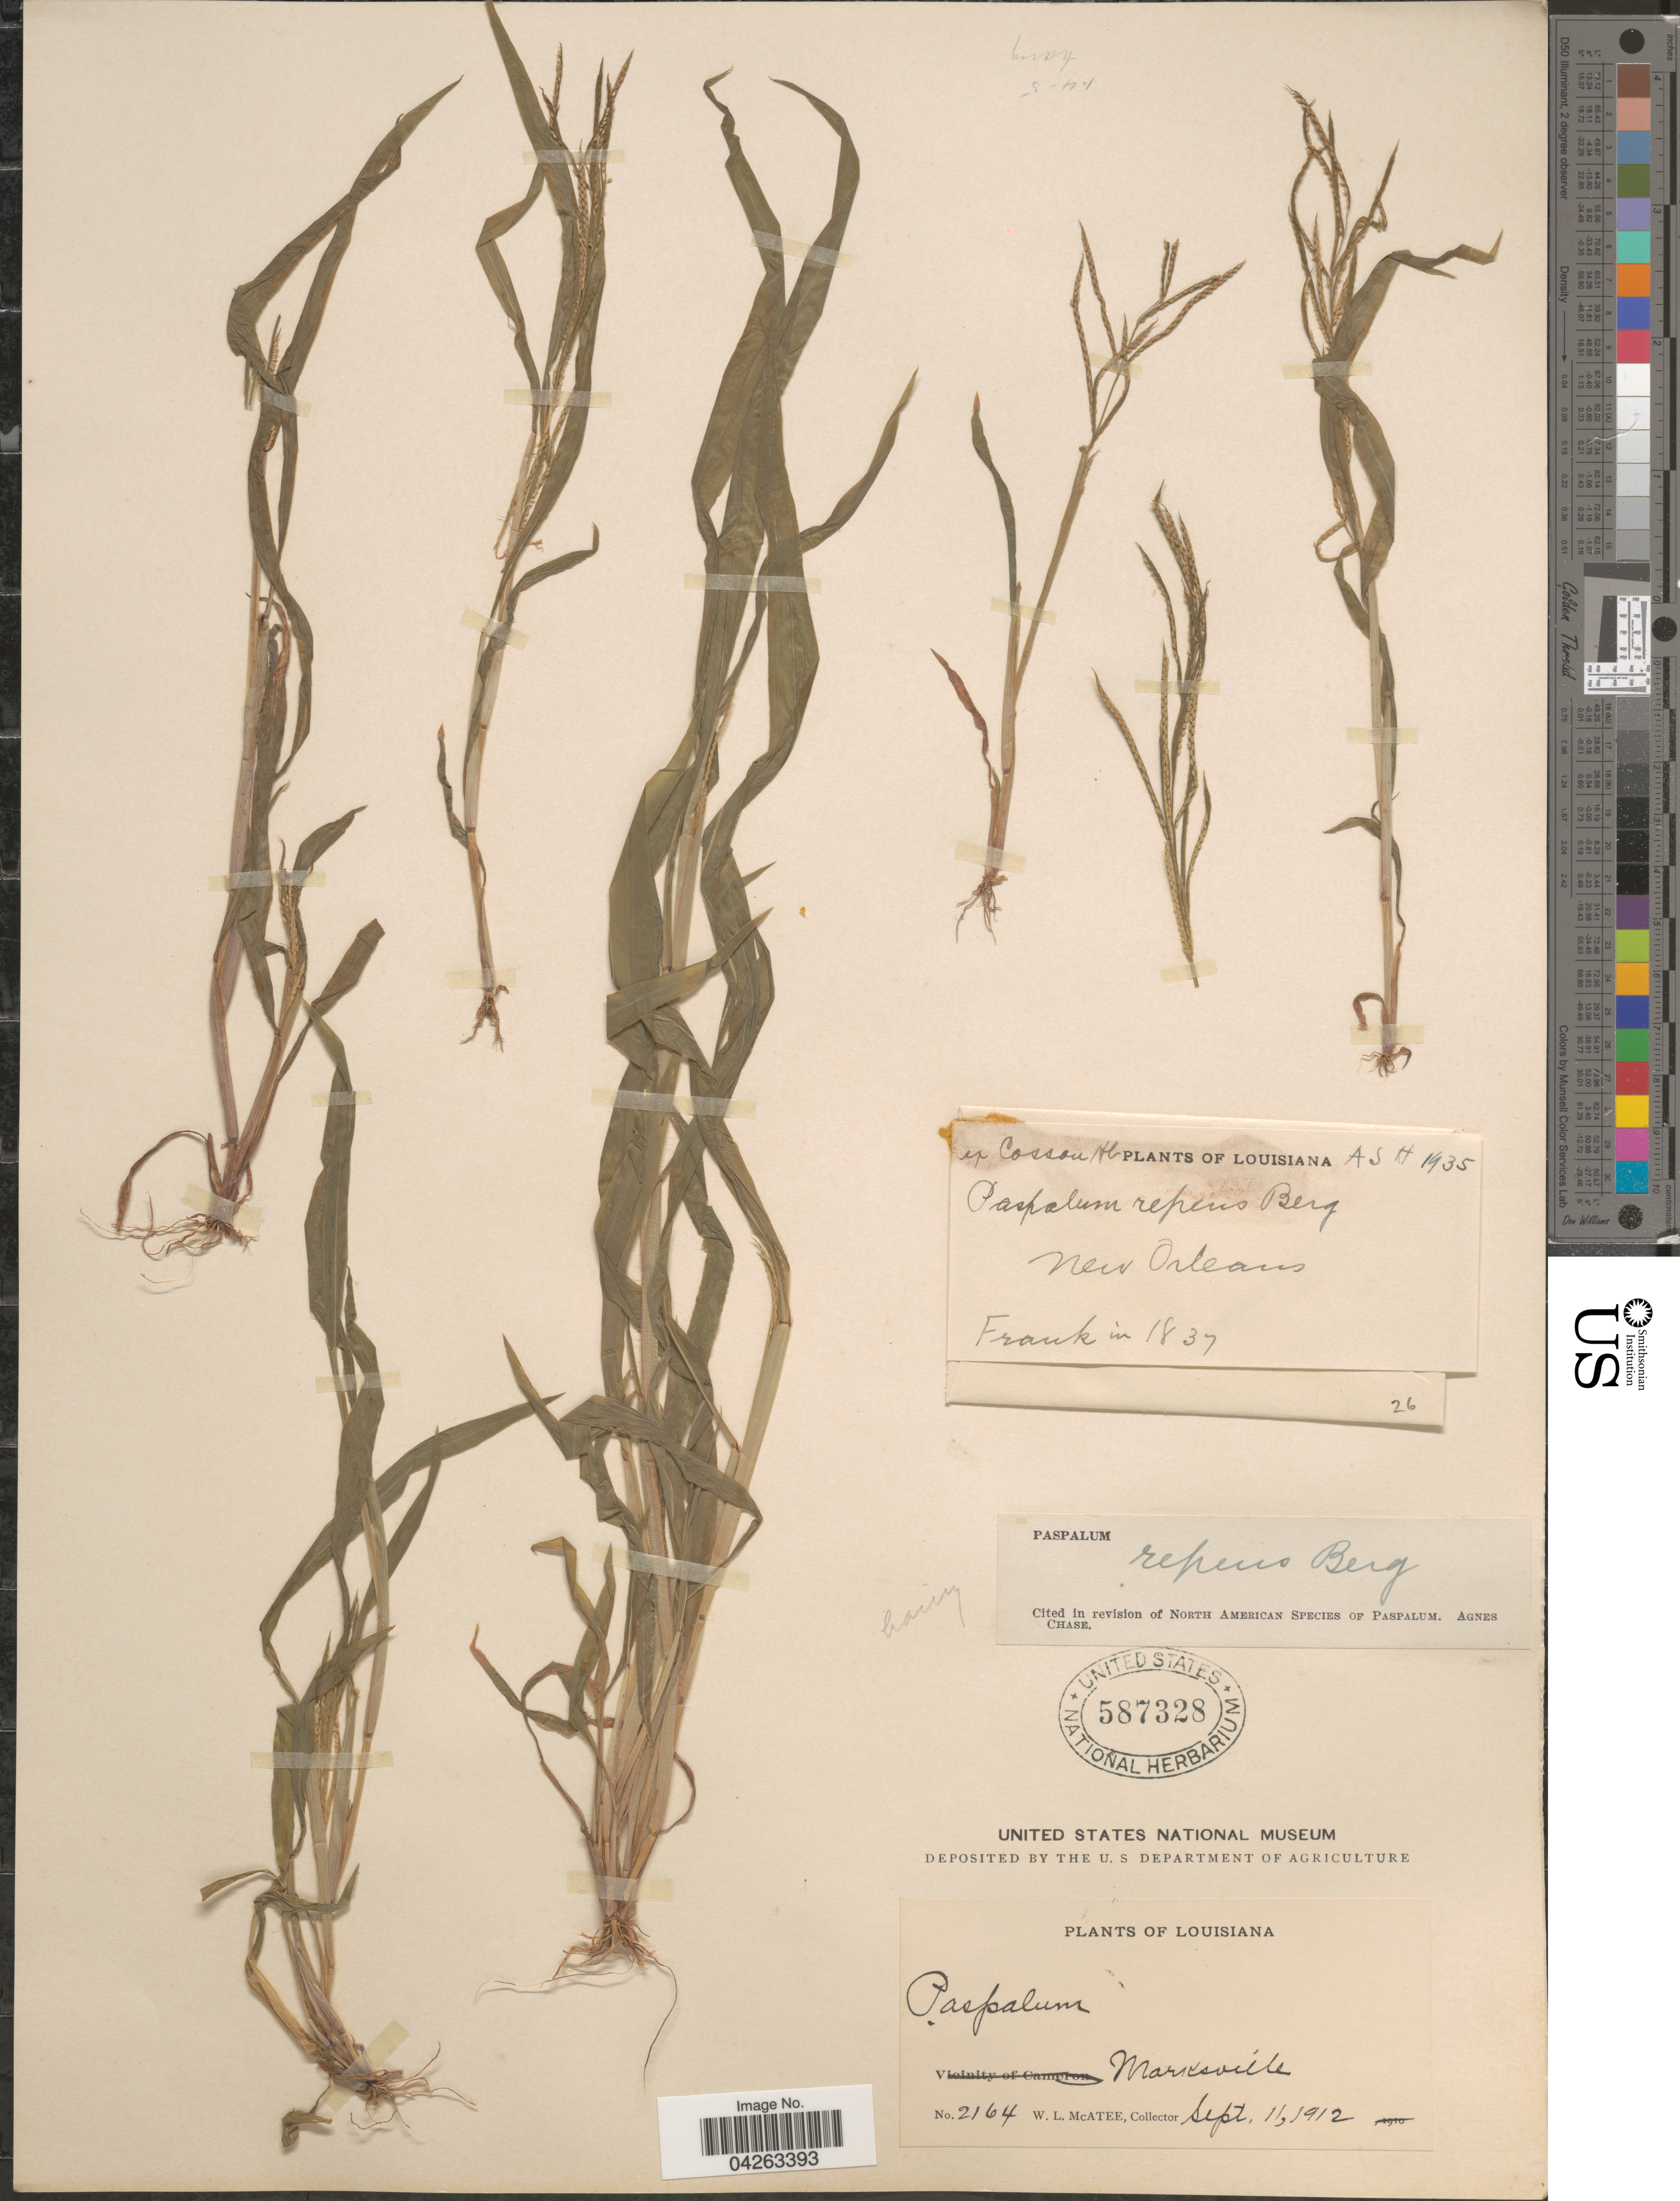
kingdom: Plantae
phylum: Tracheophyta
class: Liliopsida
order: Poales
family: Poaceae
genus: Paspalum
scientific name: Paspalum repens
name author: P.J. Bergius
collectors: -. Frank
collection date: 1837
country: United States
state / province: Louisiana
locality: New Orleans.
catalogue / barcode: US 587328